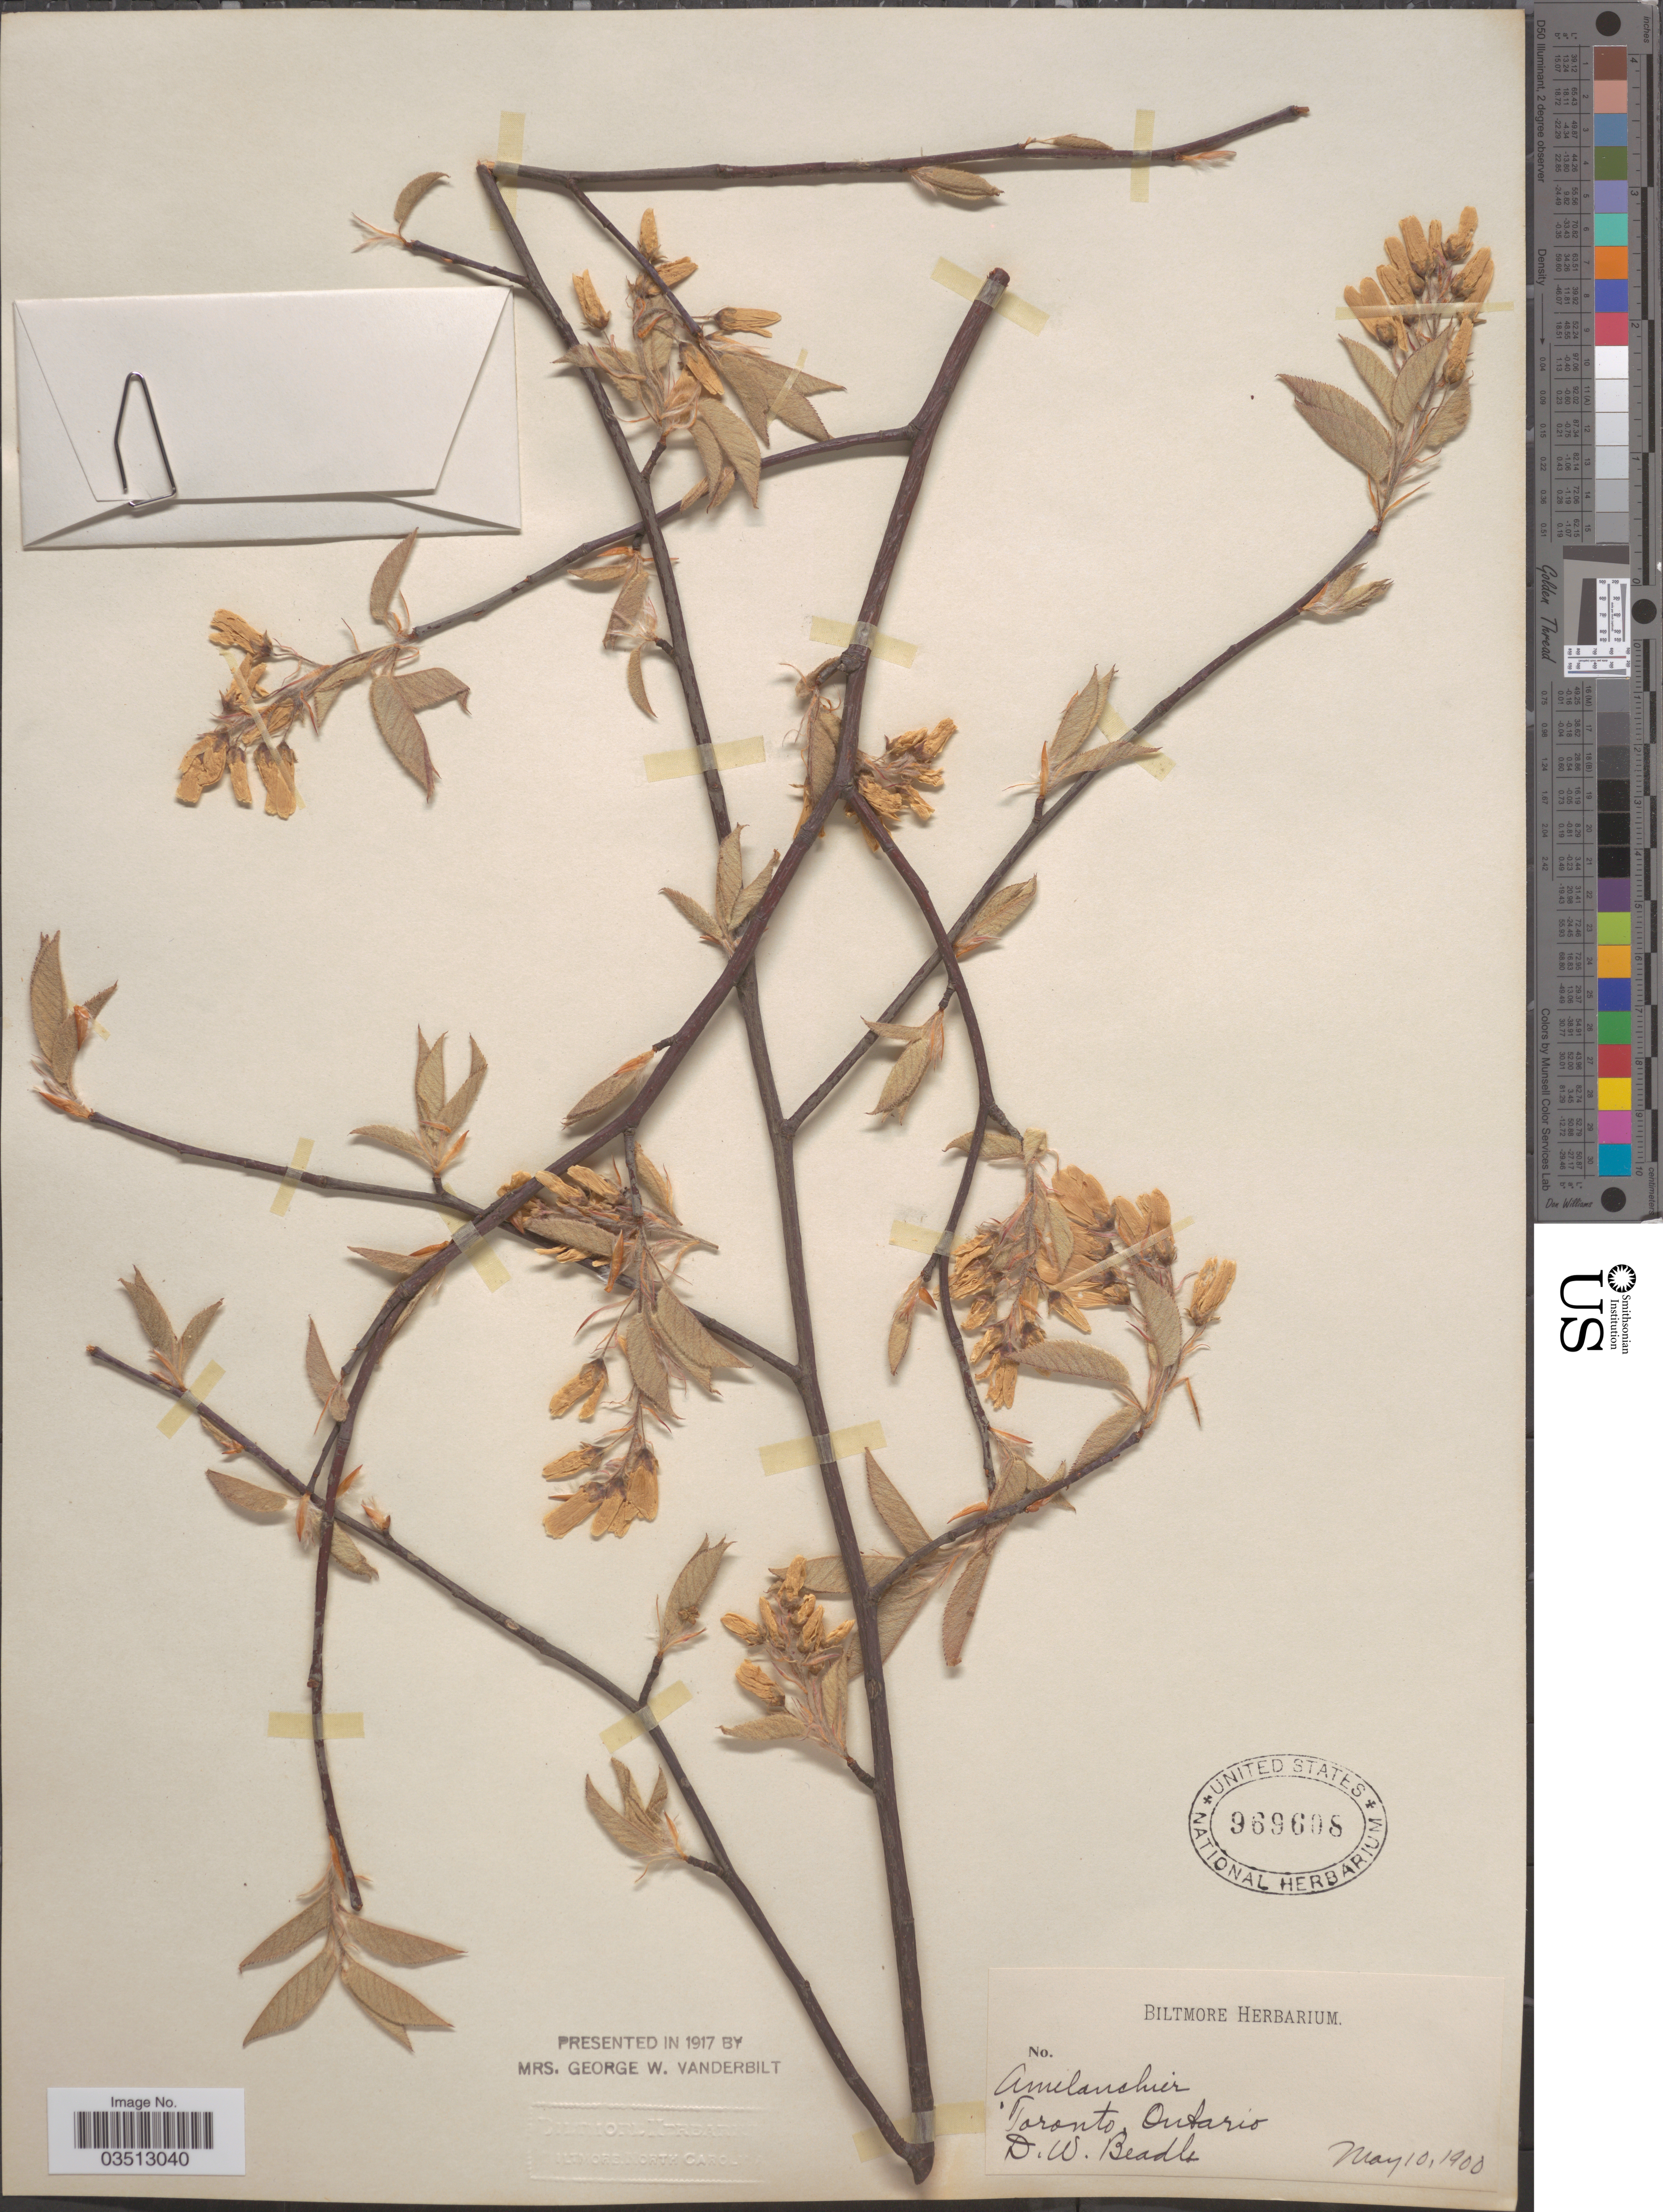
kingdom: Plantae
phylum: Tracheophyta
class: Magnoliopsida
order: Rosales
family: Rosaceae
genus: Amelanchier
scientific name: Amelanchier sp.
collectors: D. Beadle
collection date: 1900-05-10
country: Canada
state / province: Ontario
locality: Toronto.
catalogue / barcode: US 969608